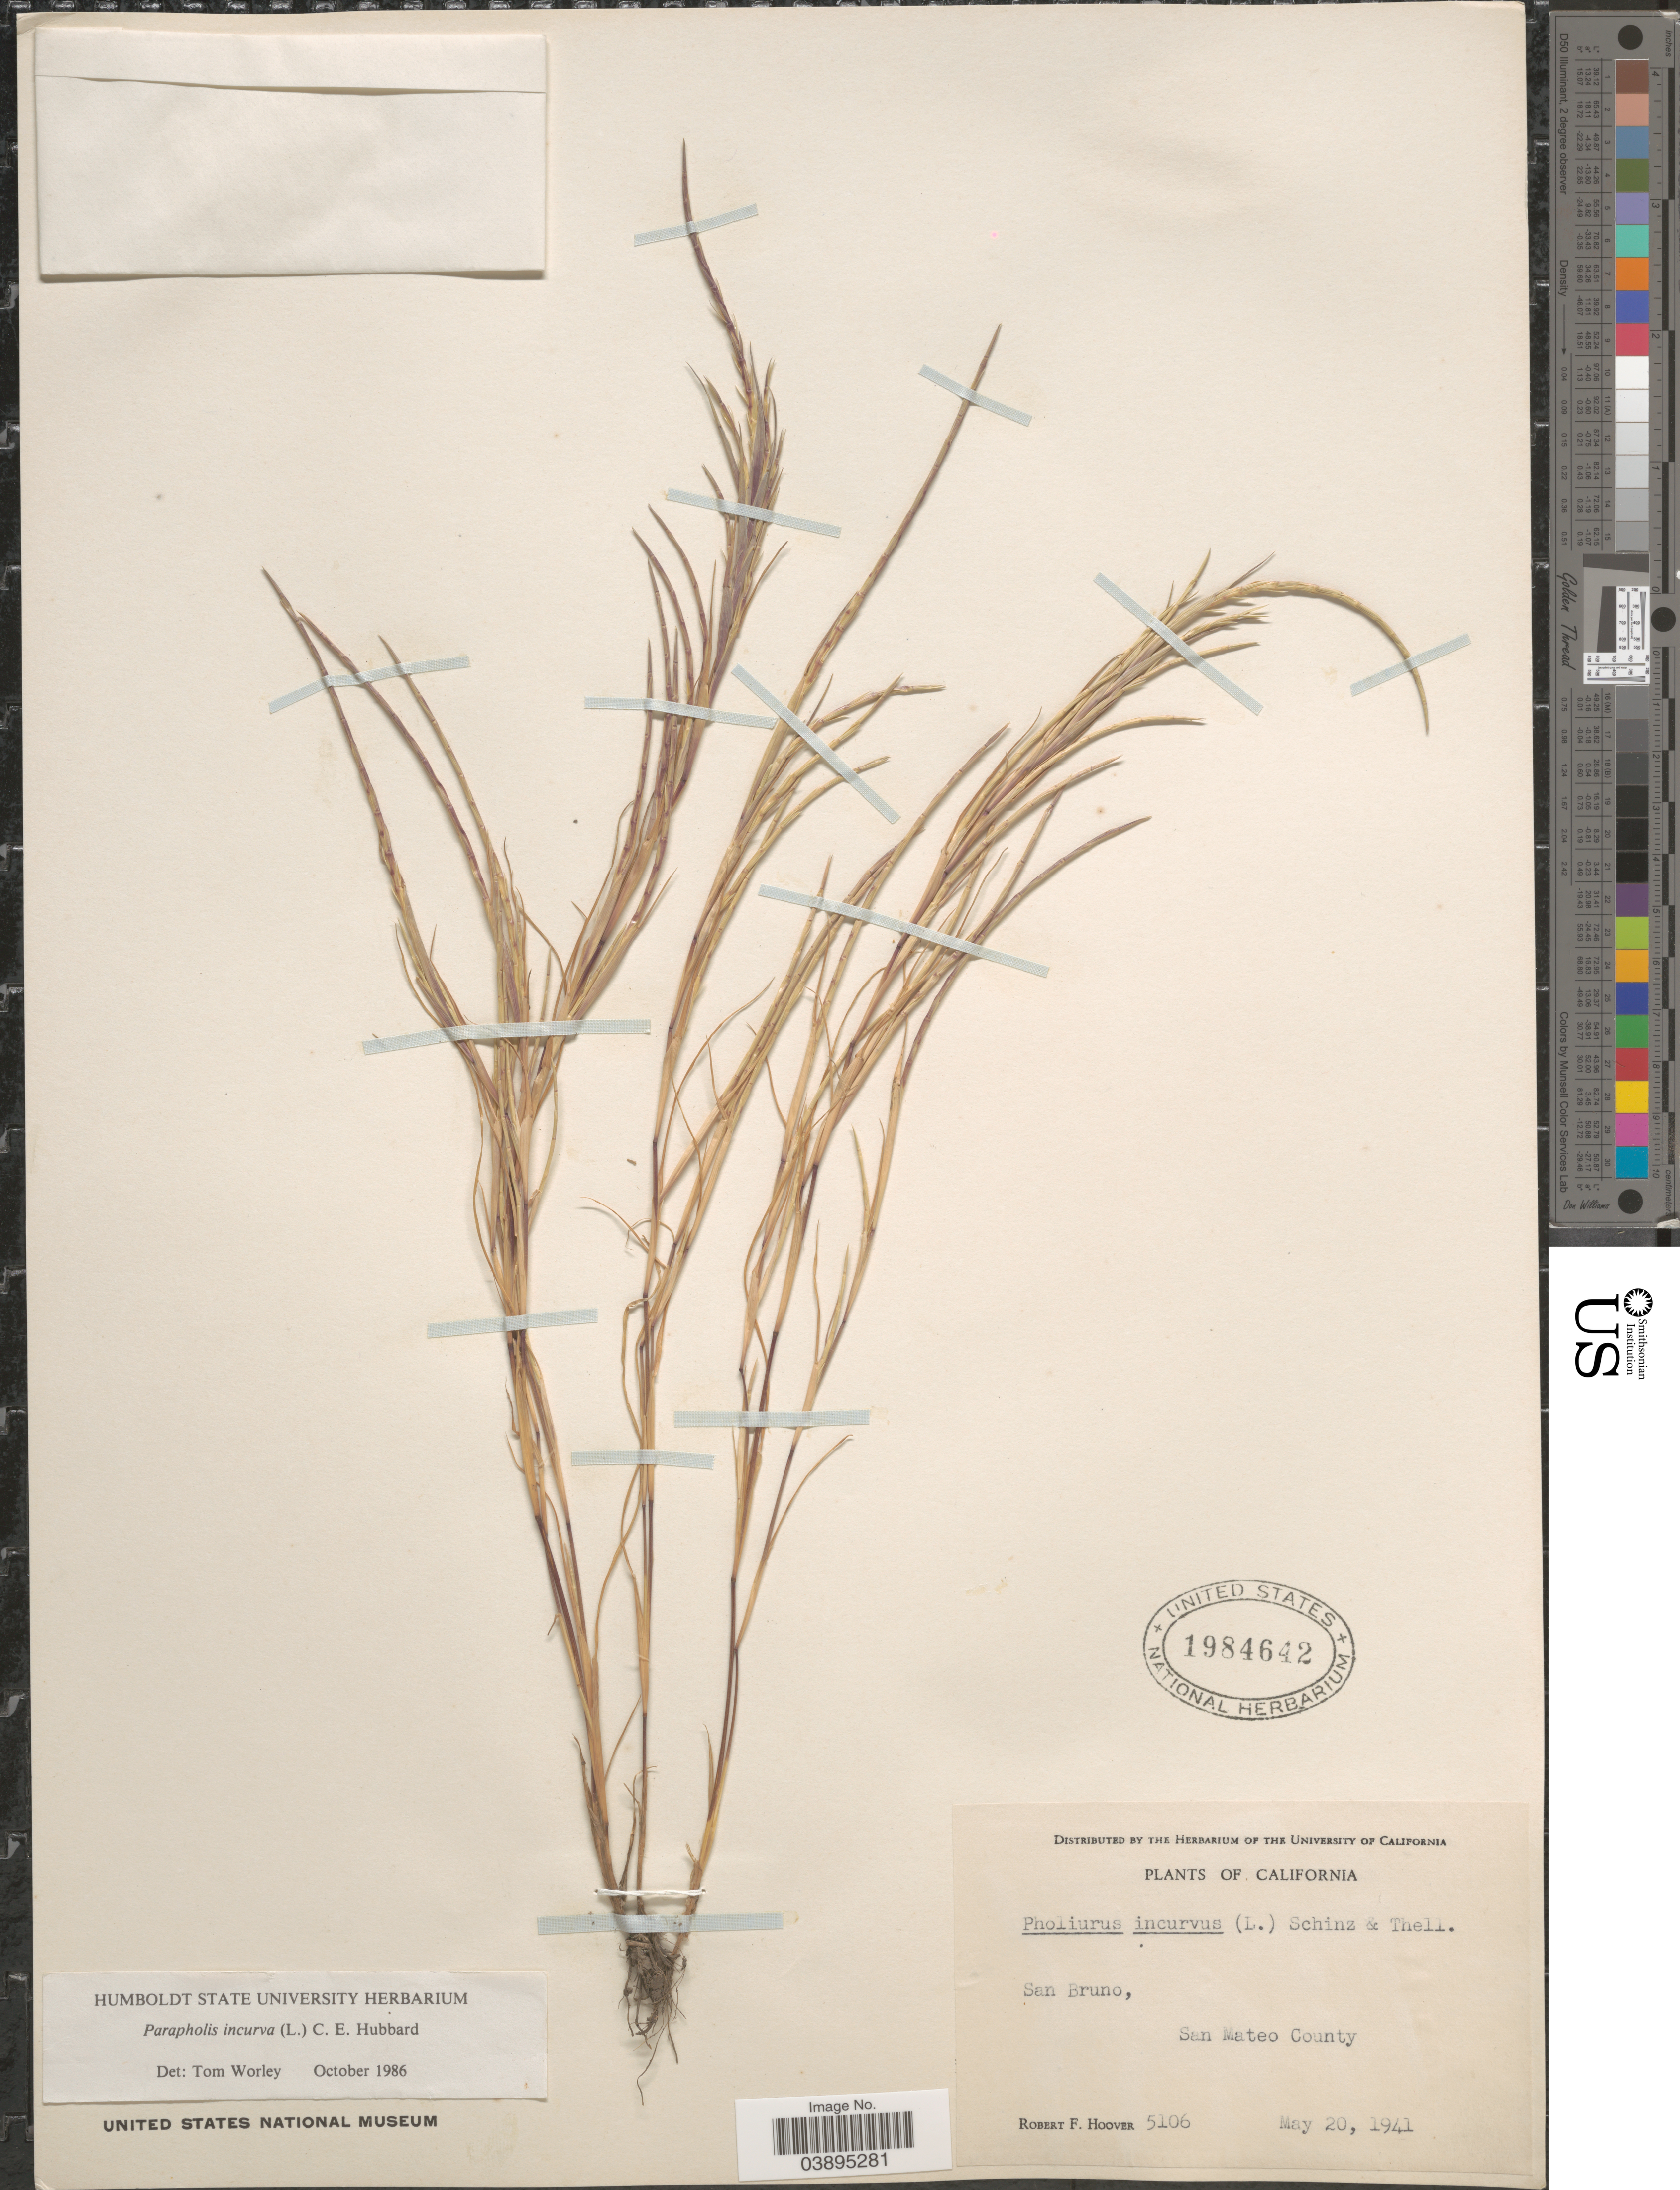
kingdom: Plantae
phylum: Tracheophyta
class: Liliopsida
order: Poales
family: Poaceae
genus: Parapholis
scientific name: Parapholis incurva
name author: (L.) C.E. Hubb.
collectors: R. F. Hoover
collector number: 5106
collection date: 1941-05-20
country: United States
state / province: California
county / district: San Mateo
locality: San Bruno, San Mateo County.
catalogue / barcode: US 1984642